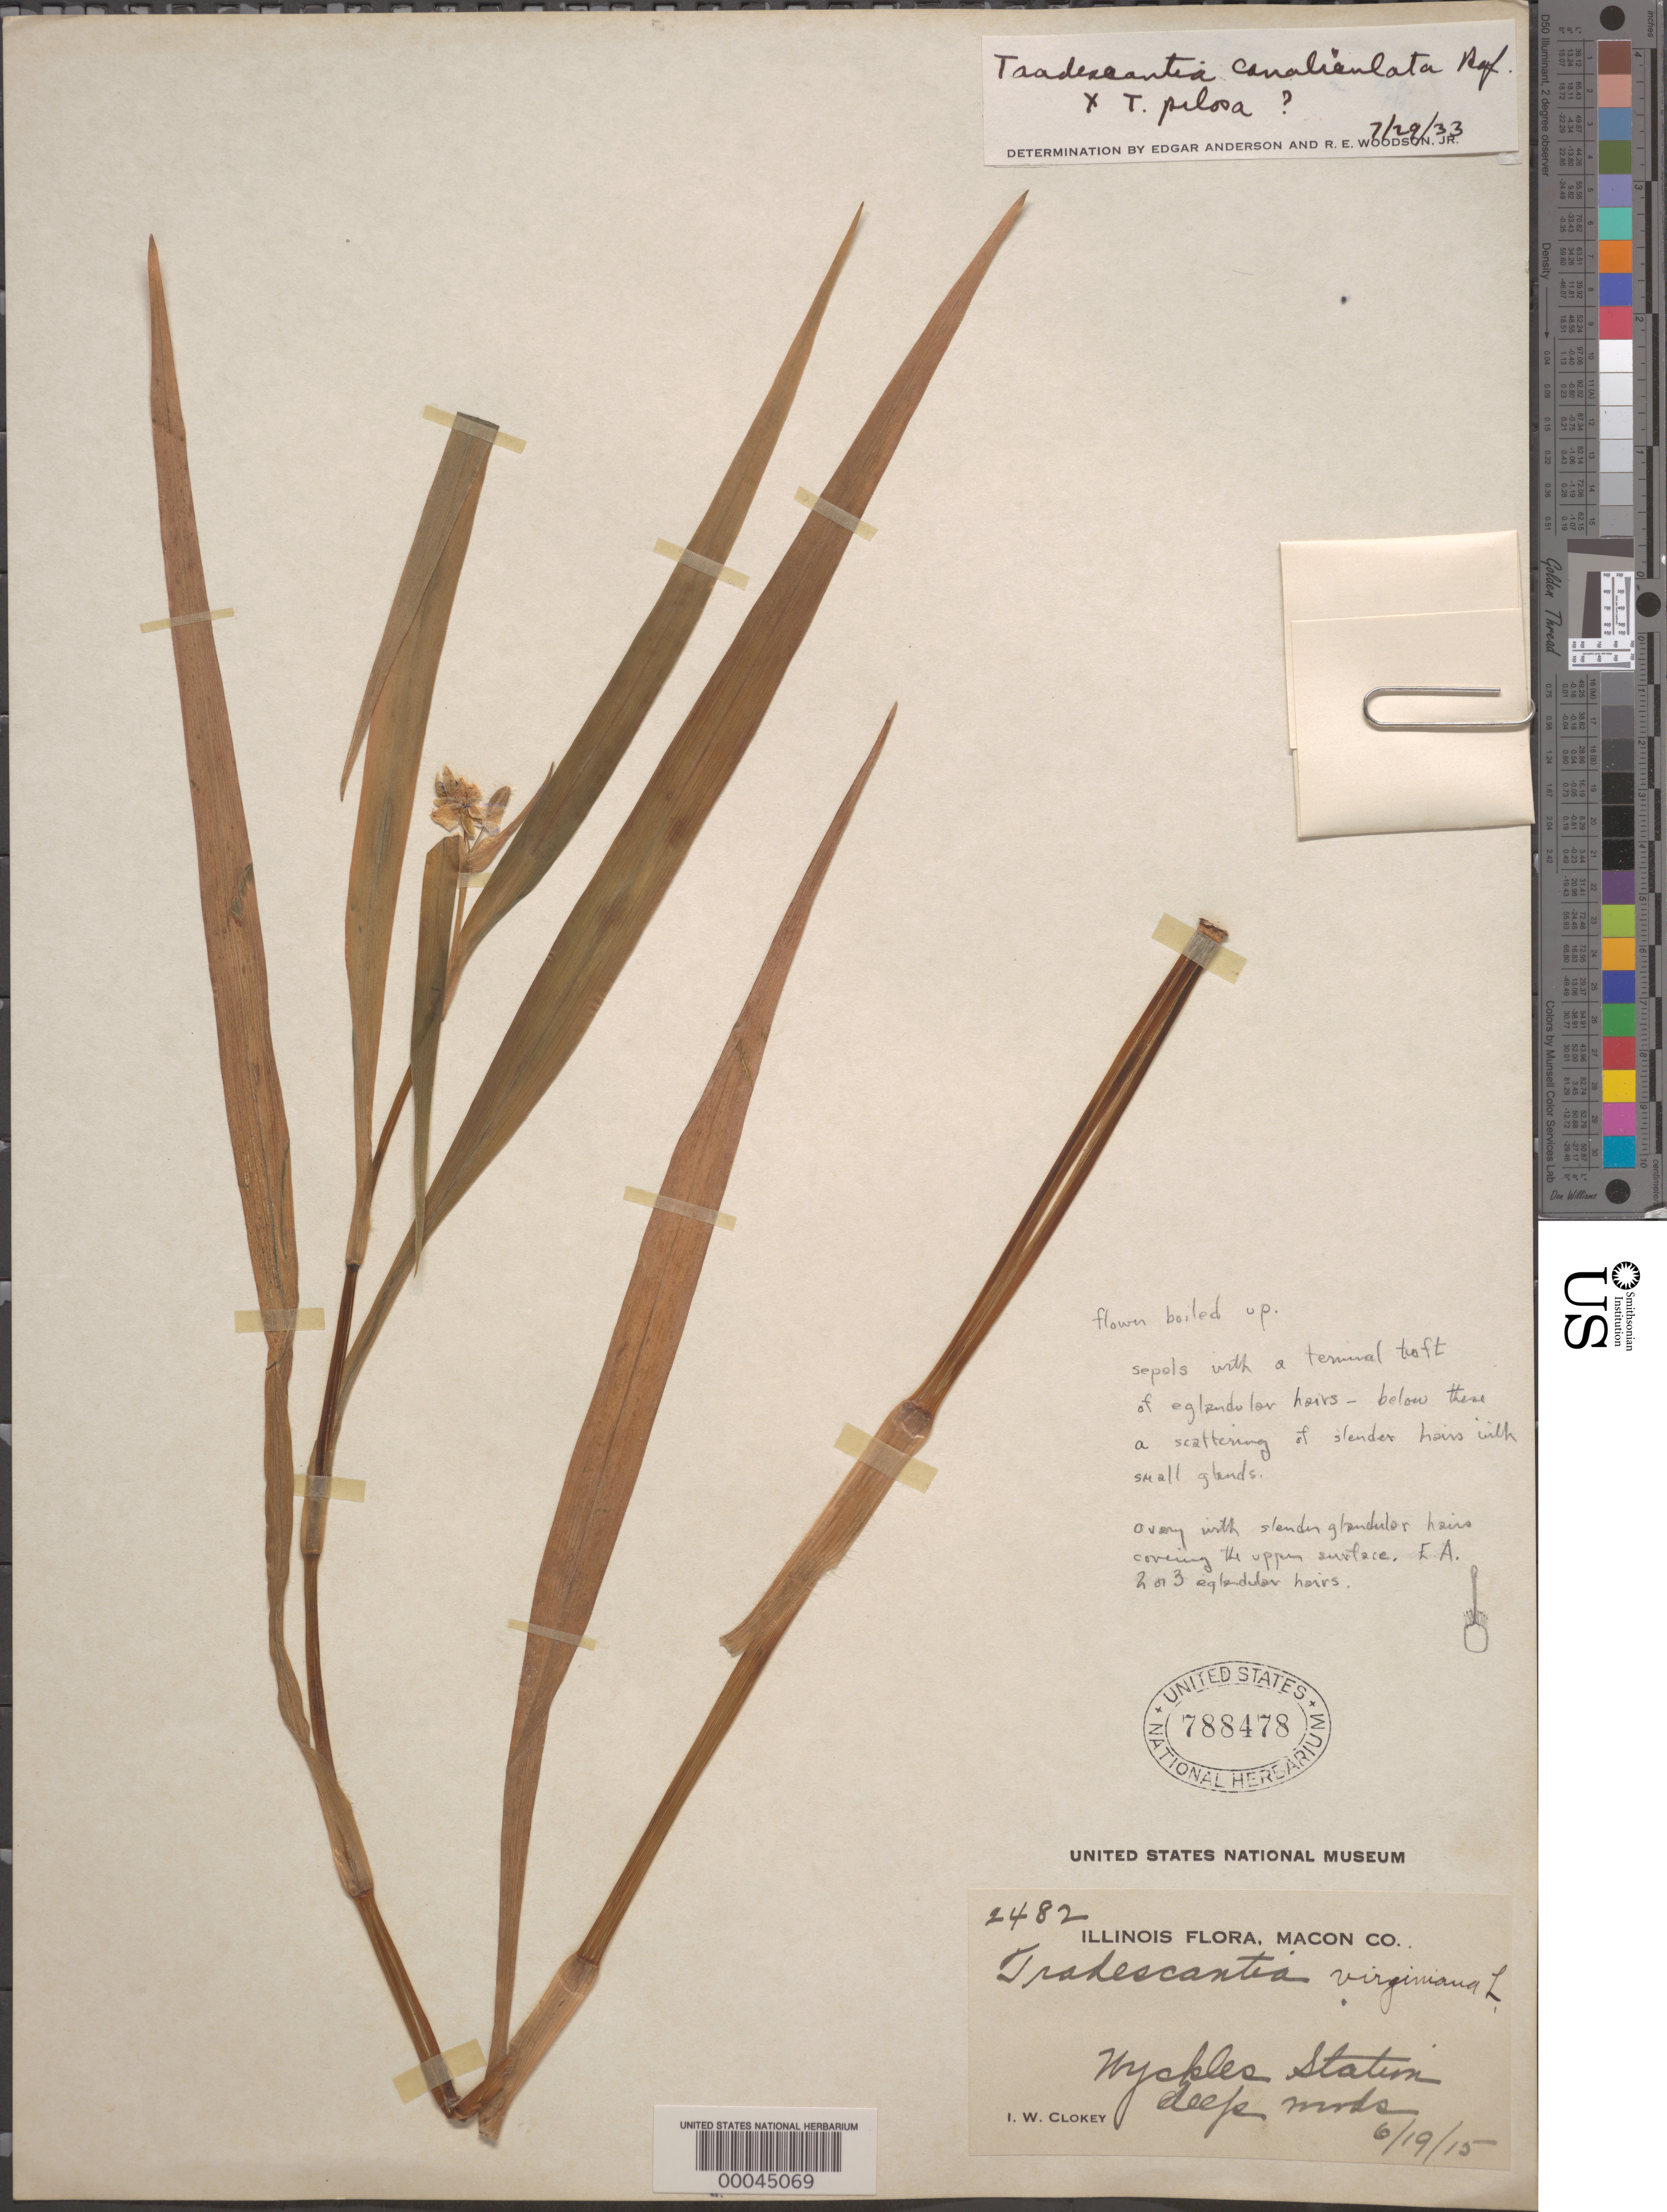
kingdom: Plantae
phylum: Tracheophyta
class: Liliopsida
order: Commelinales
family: Commelinaceae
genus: Tradescantia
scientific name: Tradescantia ohiensis x T. subaspera var. montana (Shuttlew. ex Small & Vail) E.S. Anderson & Woodson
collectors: I. W. Clokey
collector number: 2482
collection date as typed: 19 Jun 1915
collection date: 1915-06-19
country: United States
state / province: Illinois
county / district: Macon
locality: Nyckles station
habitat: Deep woods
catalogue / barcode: US 788478